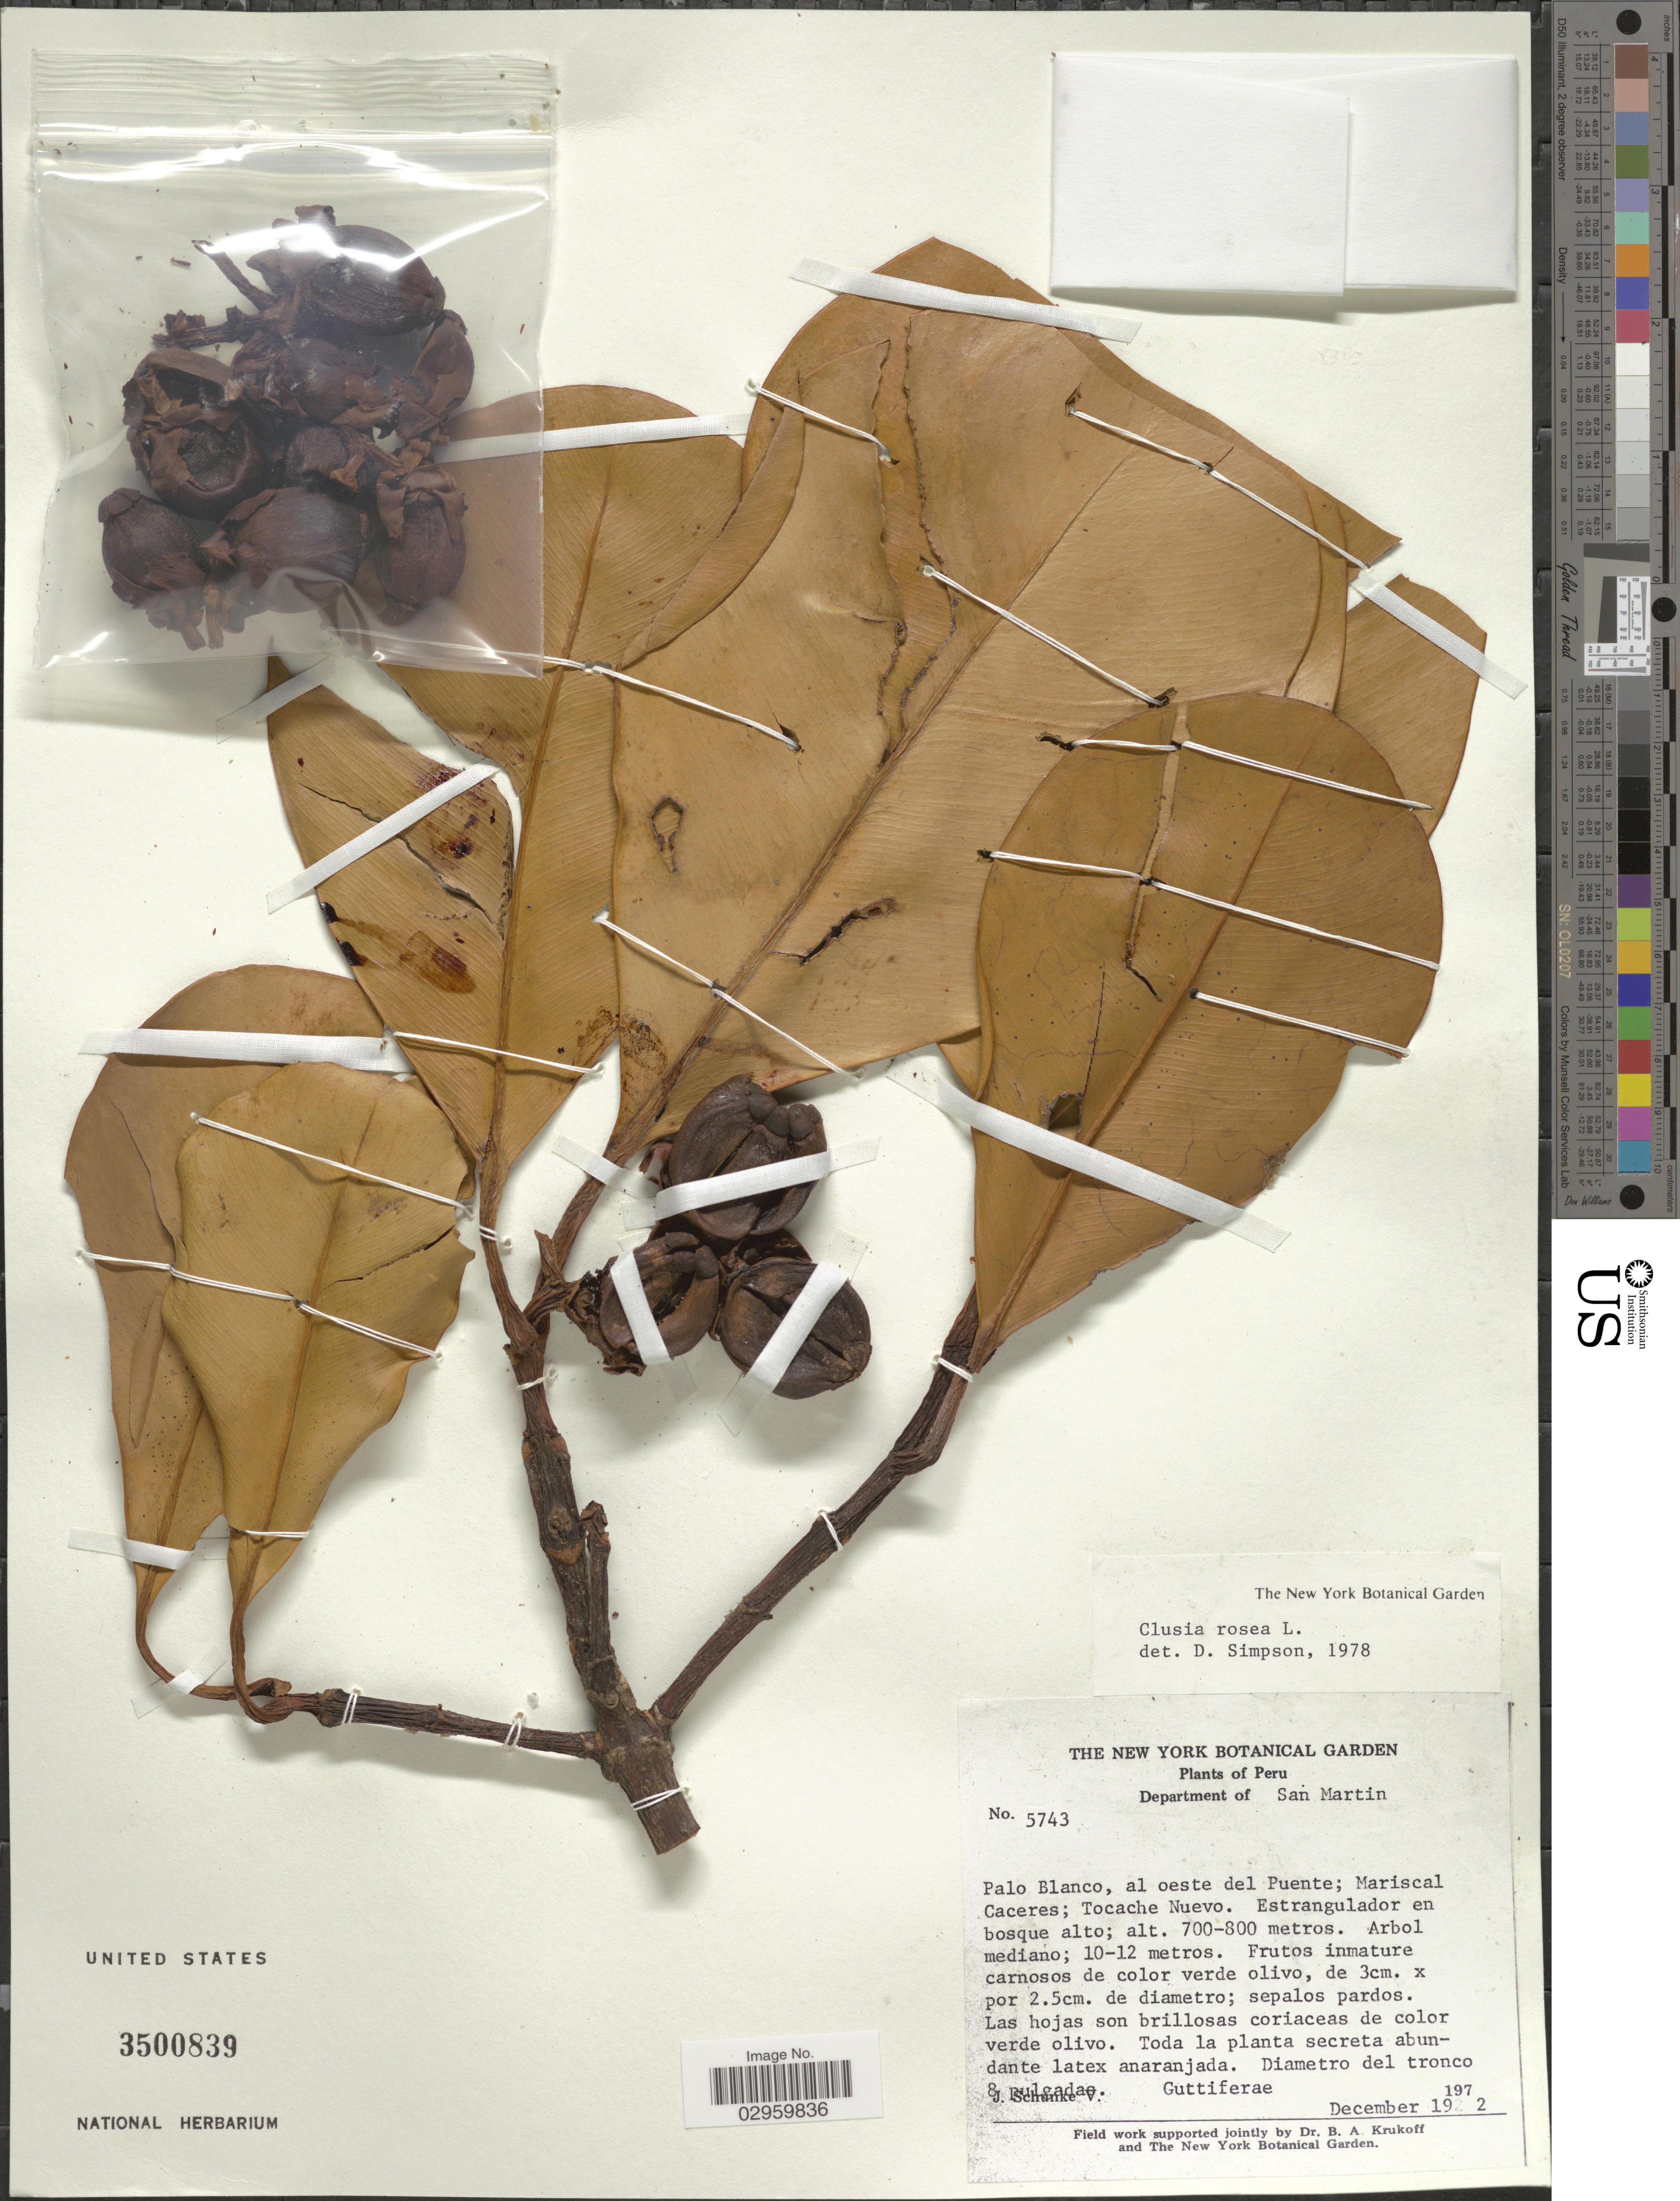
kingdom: Plantae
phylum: Tracheophyta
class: Magnoliopsida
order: Malpighiales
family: Clusiaceae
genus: Clusia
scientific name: Clusia rosea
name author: Jacq.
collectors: J. Schunke Vigo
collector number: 5743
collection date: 1972-12-19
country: Peru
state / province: San Martín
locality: Department of San Martin, Palo Blanco, al oeste del Puente; Mariscal Caceres, Tocache Nuevo.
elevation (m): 700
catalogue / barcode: US 3500839